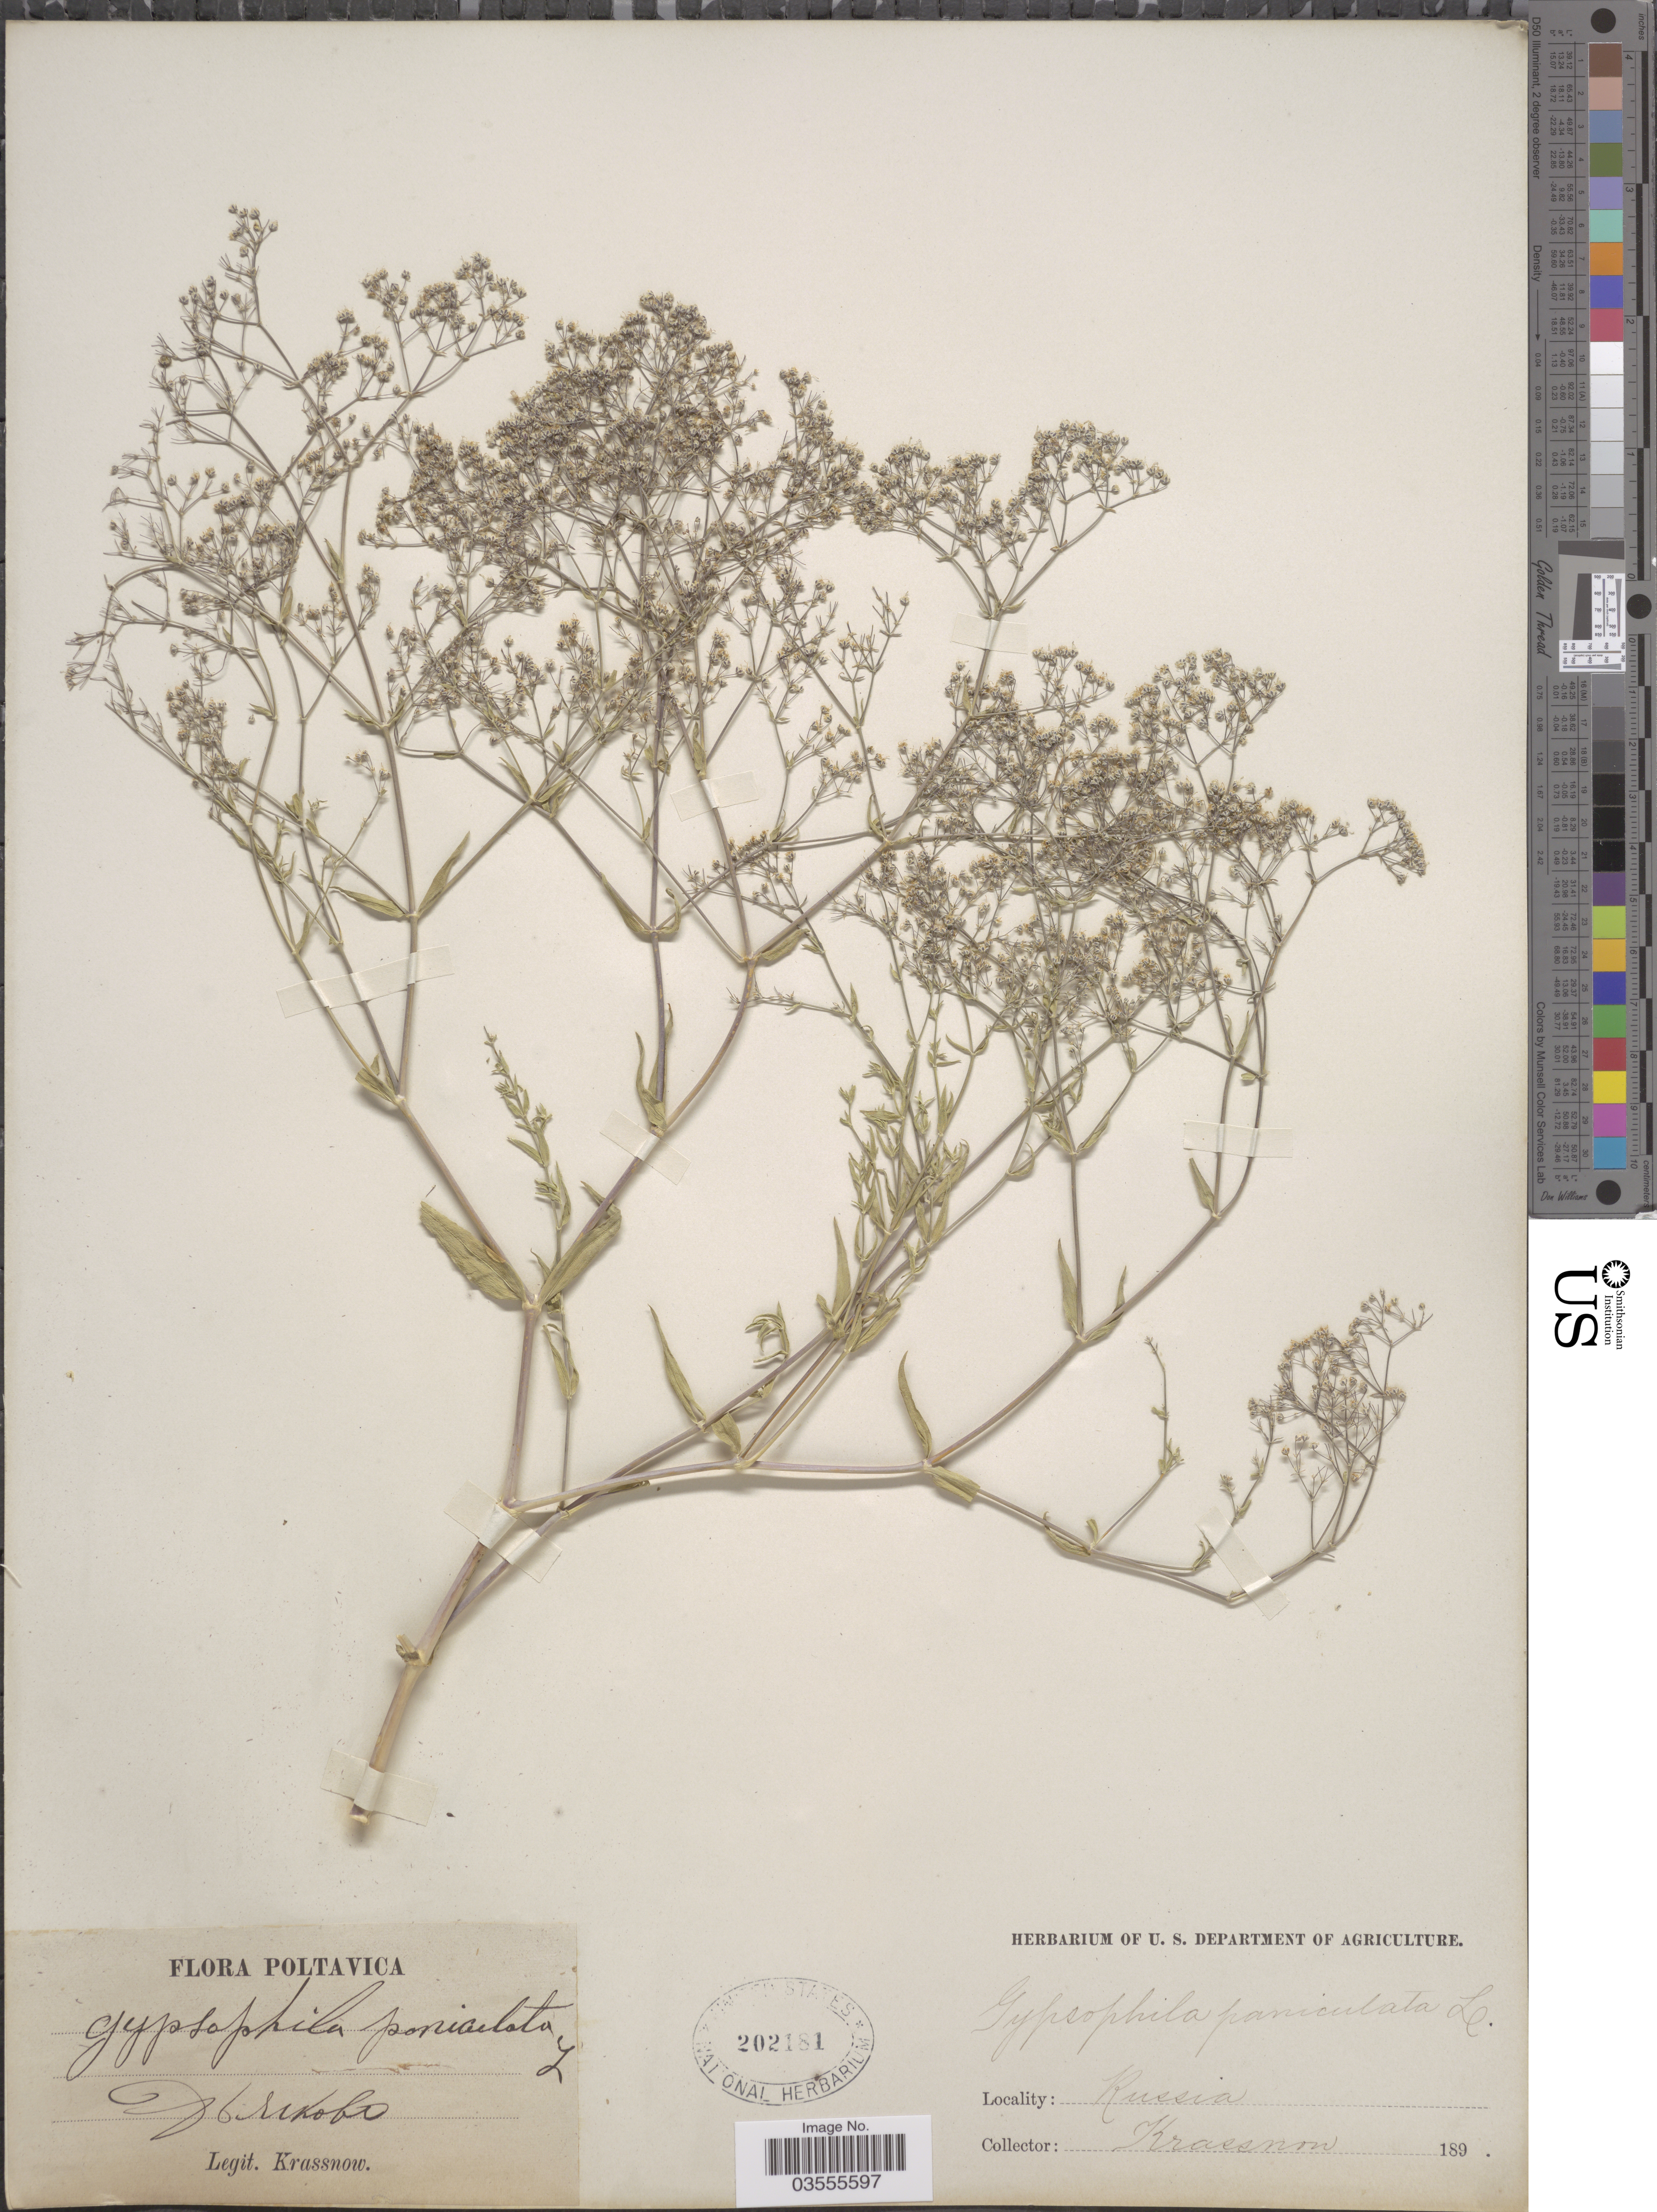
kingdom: Plantae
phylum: Tracheophyta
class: Magnoliopsida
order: Caryophyllales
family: Caryophyllaceae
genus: Gypsophila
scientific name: Gypsophila paniculata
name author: L.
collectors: -. Krassnow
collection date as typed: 189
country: Ukraine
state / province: Poltava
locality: Dyachkove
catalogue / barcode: US 202181